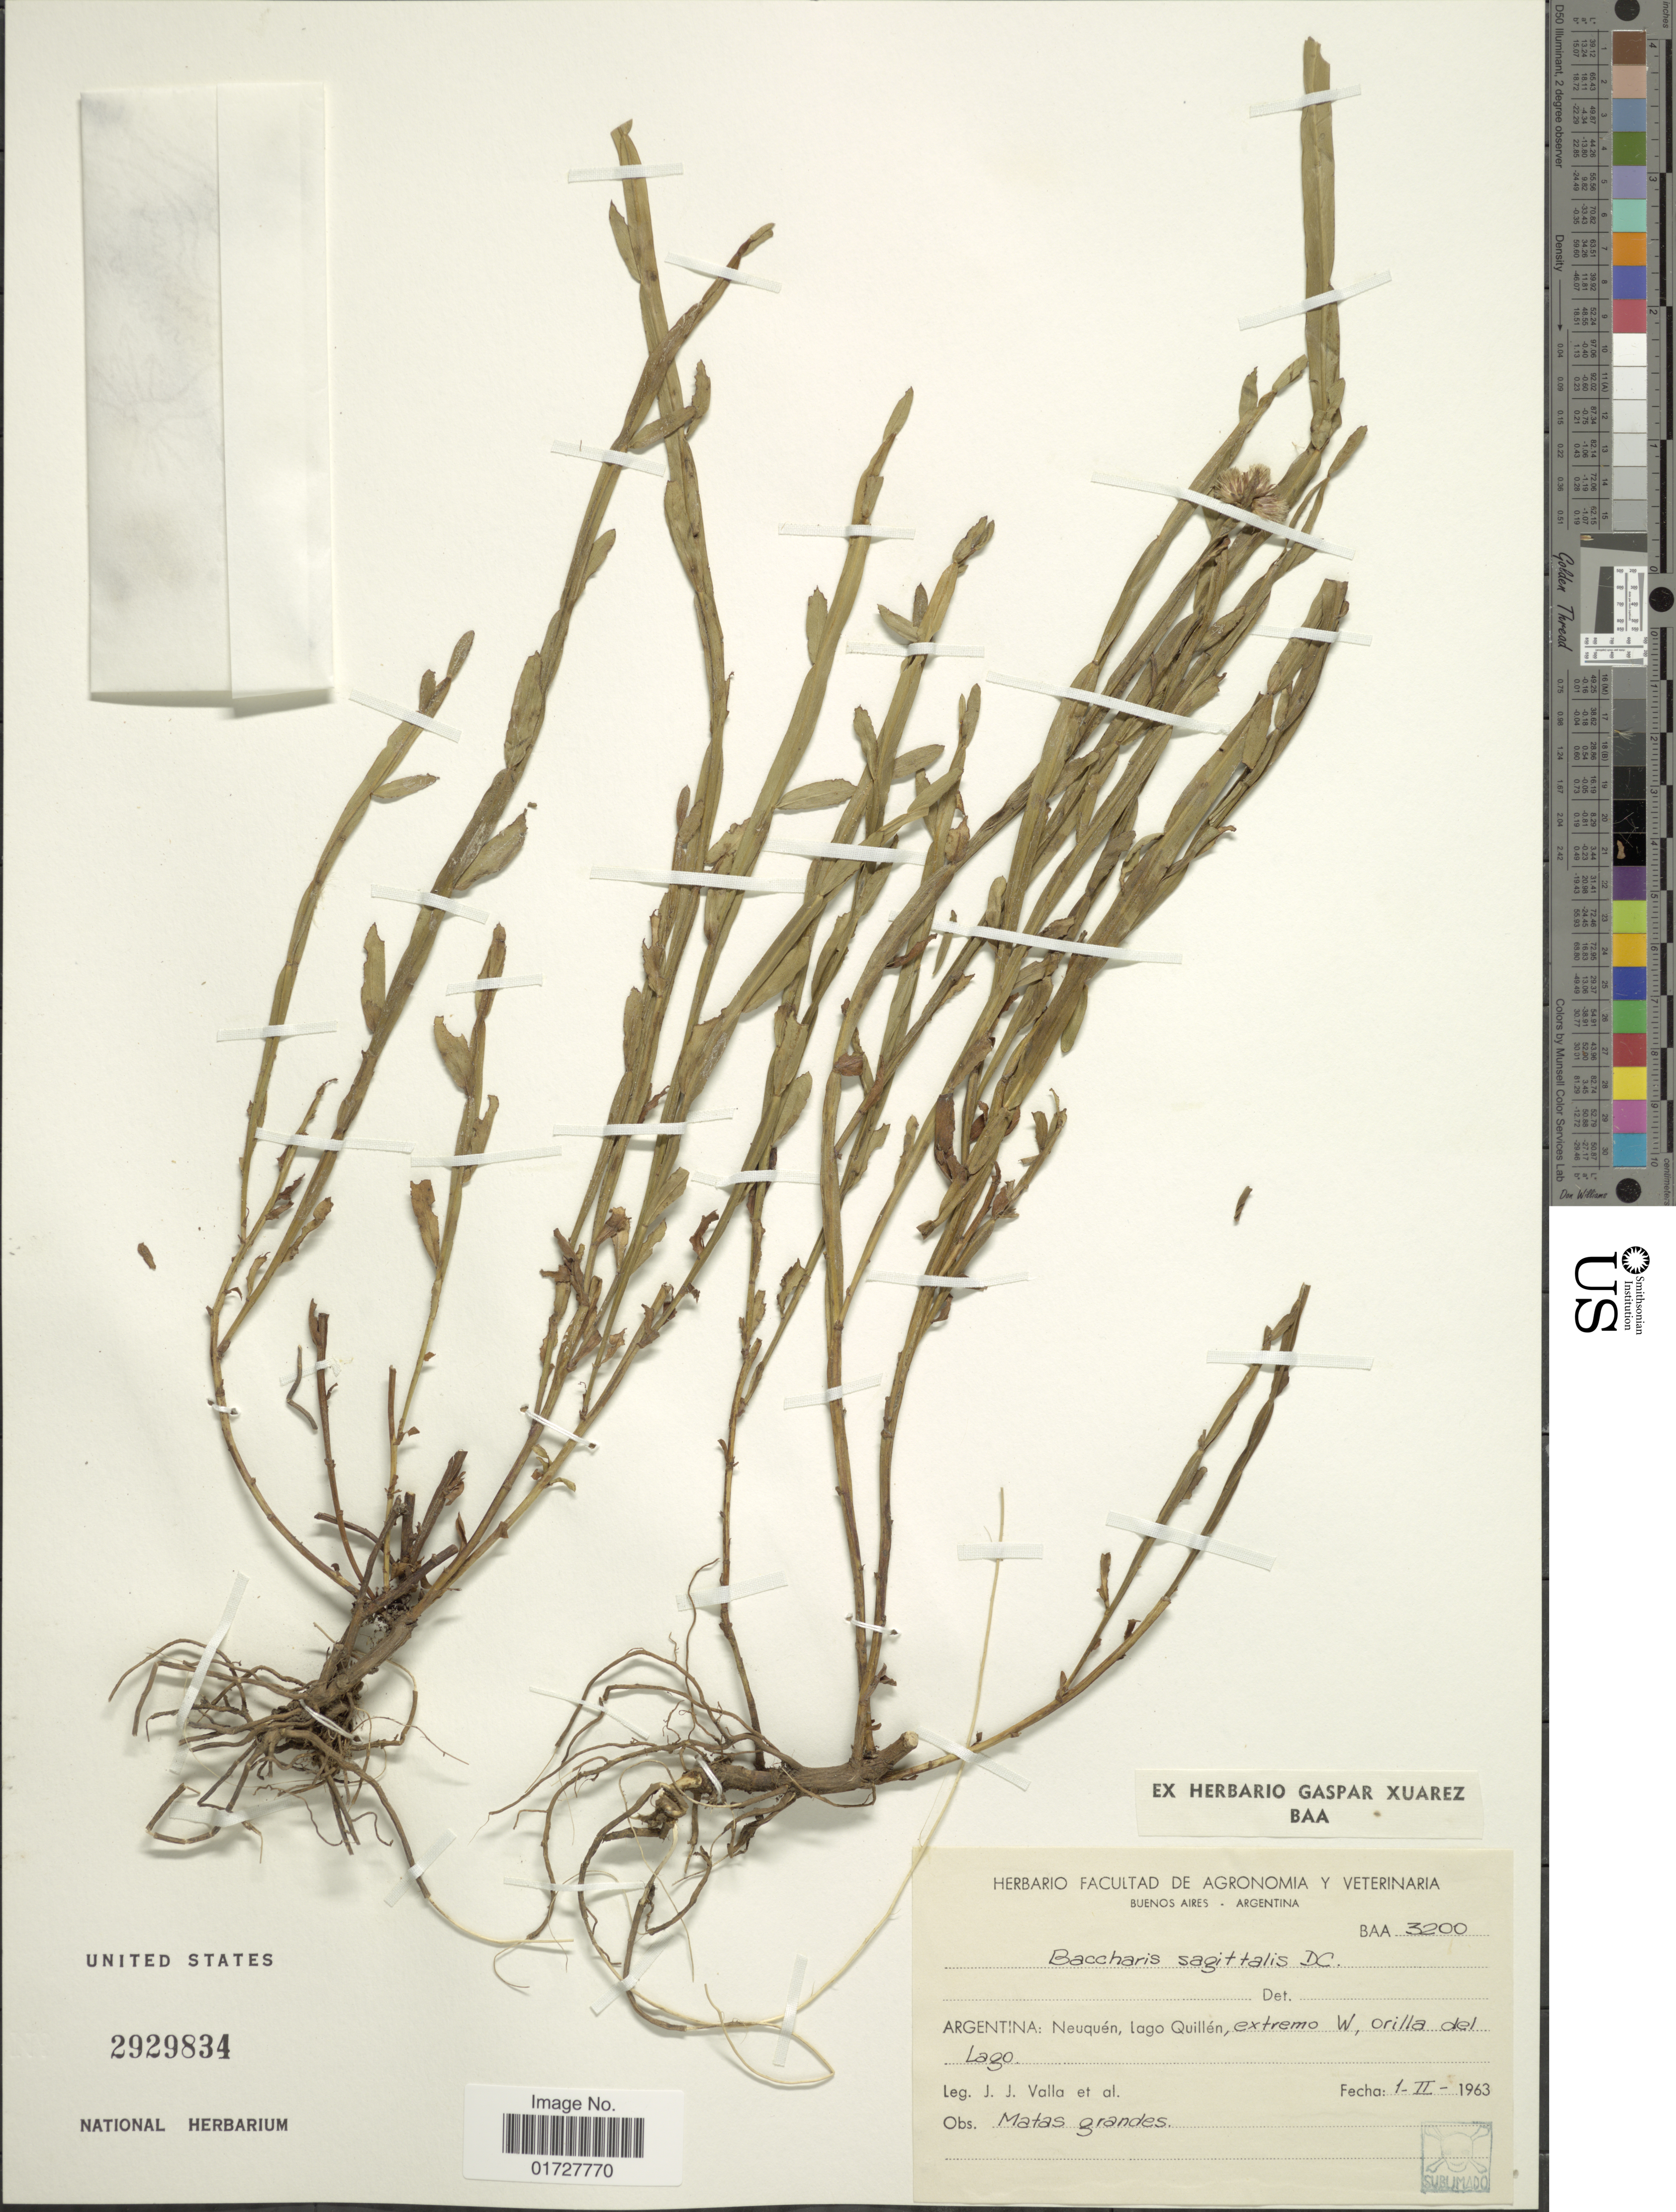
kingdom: Plantae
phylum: Tracheophyta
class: Magnoliopsida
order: Asterales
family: Asteraceae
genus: Baccharis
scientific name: Baccharis sagittalis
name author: (Less.) DC.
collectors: J. Valla & et al.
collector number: BAA3200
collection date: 1963-02-01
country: Argentina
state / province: Neuquen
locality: Lago Quillen, extremo W, orilla del Lago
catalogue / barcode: US 2929834